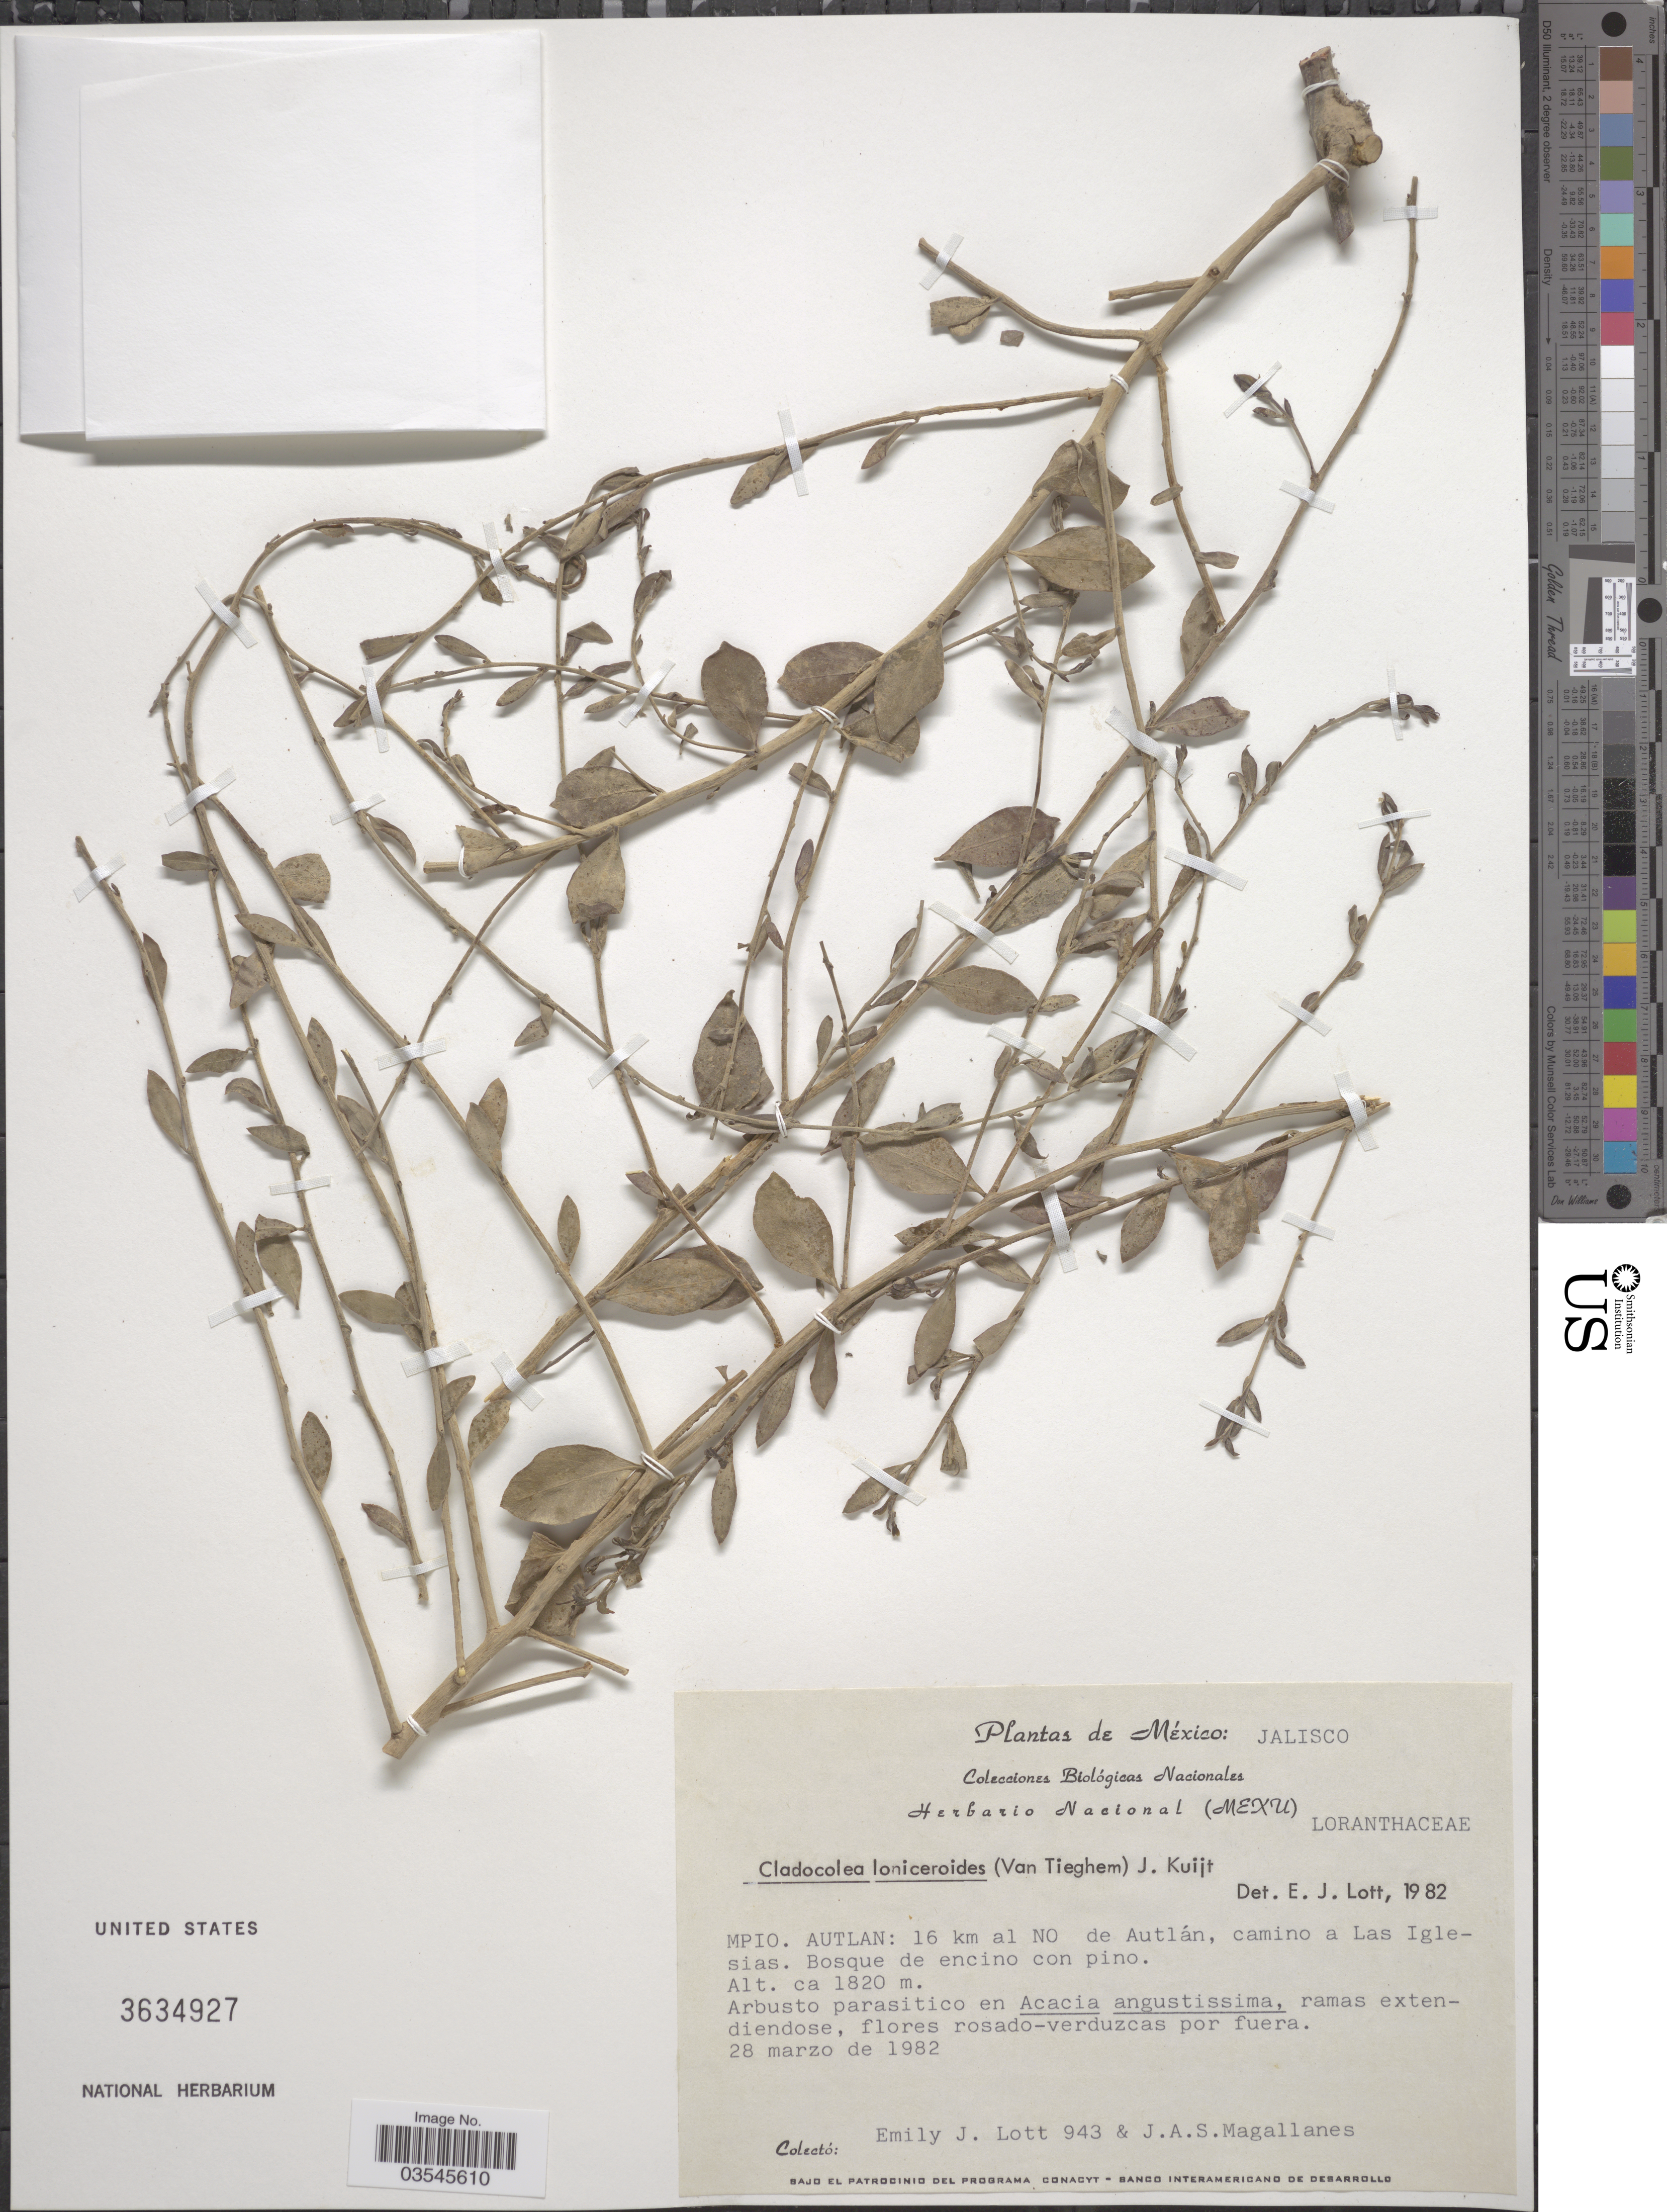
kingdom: Plantae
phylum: Tracheophyta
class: Magnoliopsida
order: Santalales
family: Loranthaceae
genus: Cladocolea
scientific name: Cladocolea loniceroides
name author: (Tiegh.) Kuijt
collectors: E. J. Lott & J. Solis Magallanes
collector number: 943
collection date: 1982-03-28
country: Mexico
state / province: Jalisco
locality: Mpio. Autlan: 16 km al NO de Autlán, camino a Las Iglesias.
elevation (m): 1820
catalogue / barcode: US 3634927